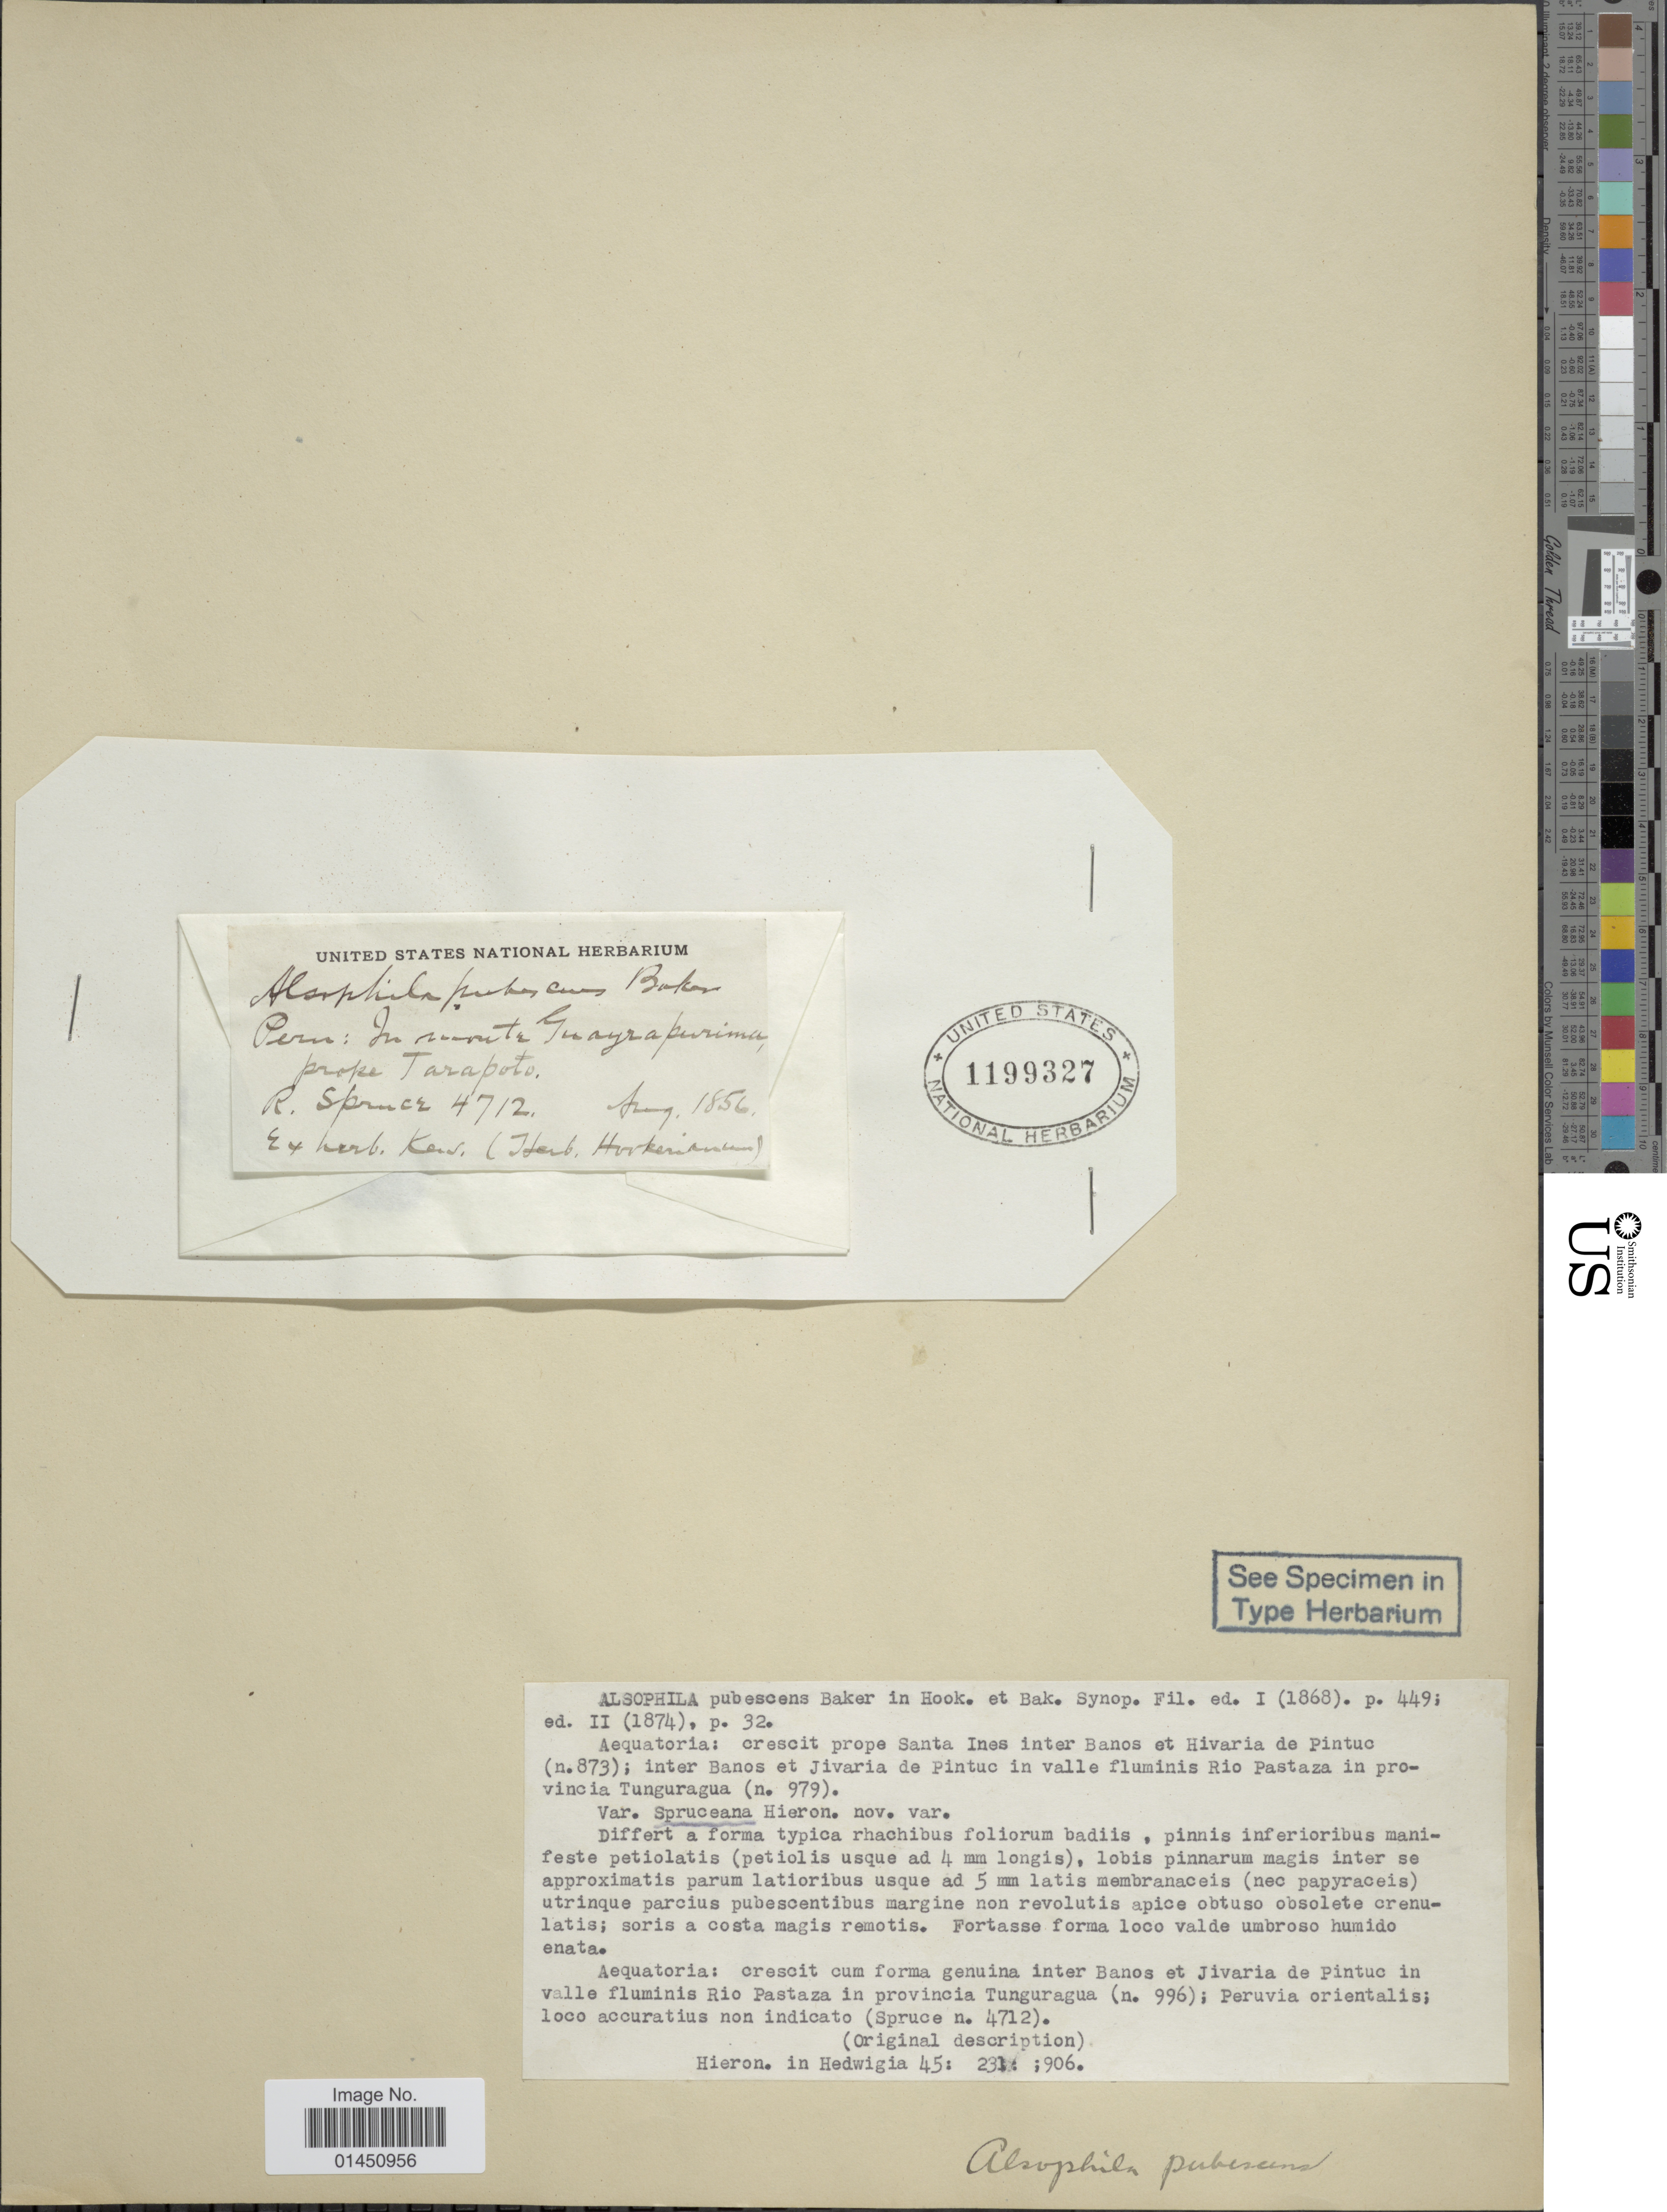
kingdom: Plantae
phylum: Tracheophyta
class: Polypodiopsida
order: Cyatheales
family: Cyatheaceae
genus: Cyathea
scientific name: Cyathea bipinnatifida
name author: (Baker) Domin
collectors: R. Spruce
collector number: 4712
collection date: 1856-08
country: Peru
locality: In monte Guayrapurima, prope Tarapoto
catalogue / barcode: US 1199327